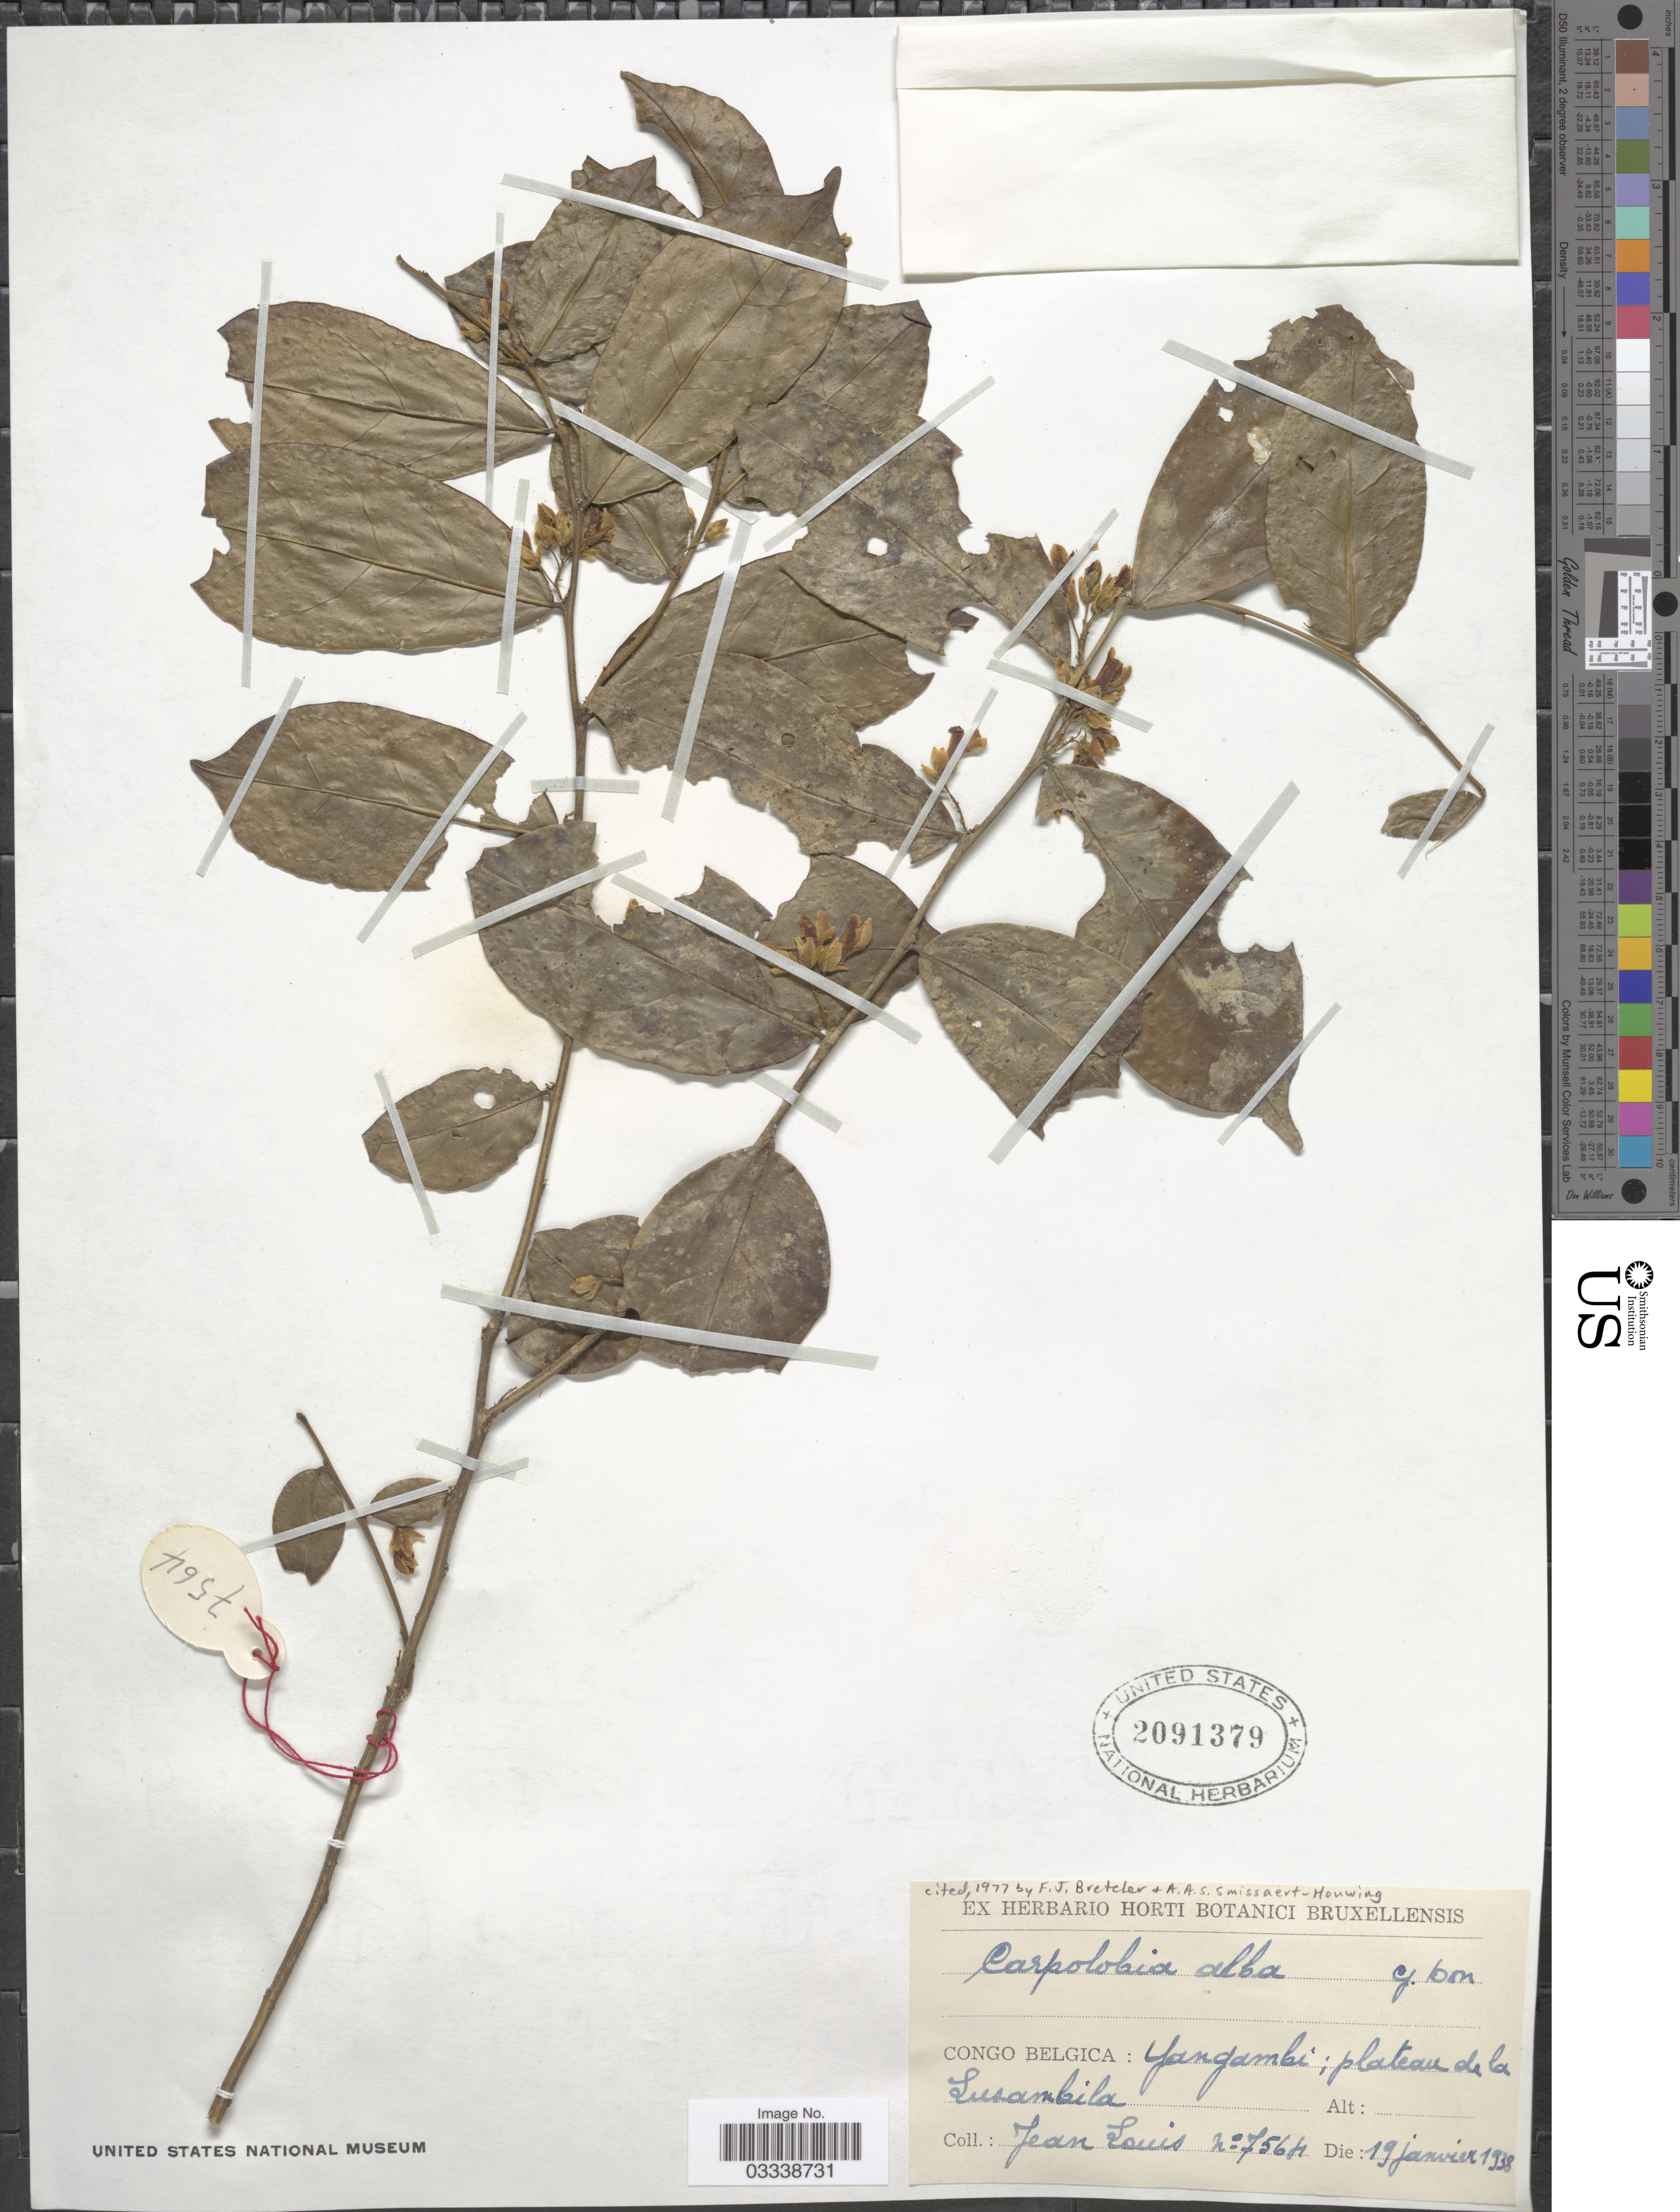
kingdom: Plantae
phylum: Tracheophyta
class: Magnoliopsida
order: Fabales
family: Polygalaceae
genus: Carpolobia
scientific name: Carpolobia alba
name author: G. Don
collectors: J. Louis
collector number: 75681*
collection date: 1938-01-19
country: Congo, Democratic Republic of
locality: Congo Belgica: Yangambi; plateau de la Lusambila.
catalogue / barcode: US 2091379